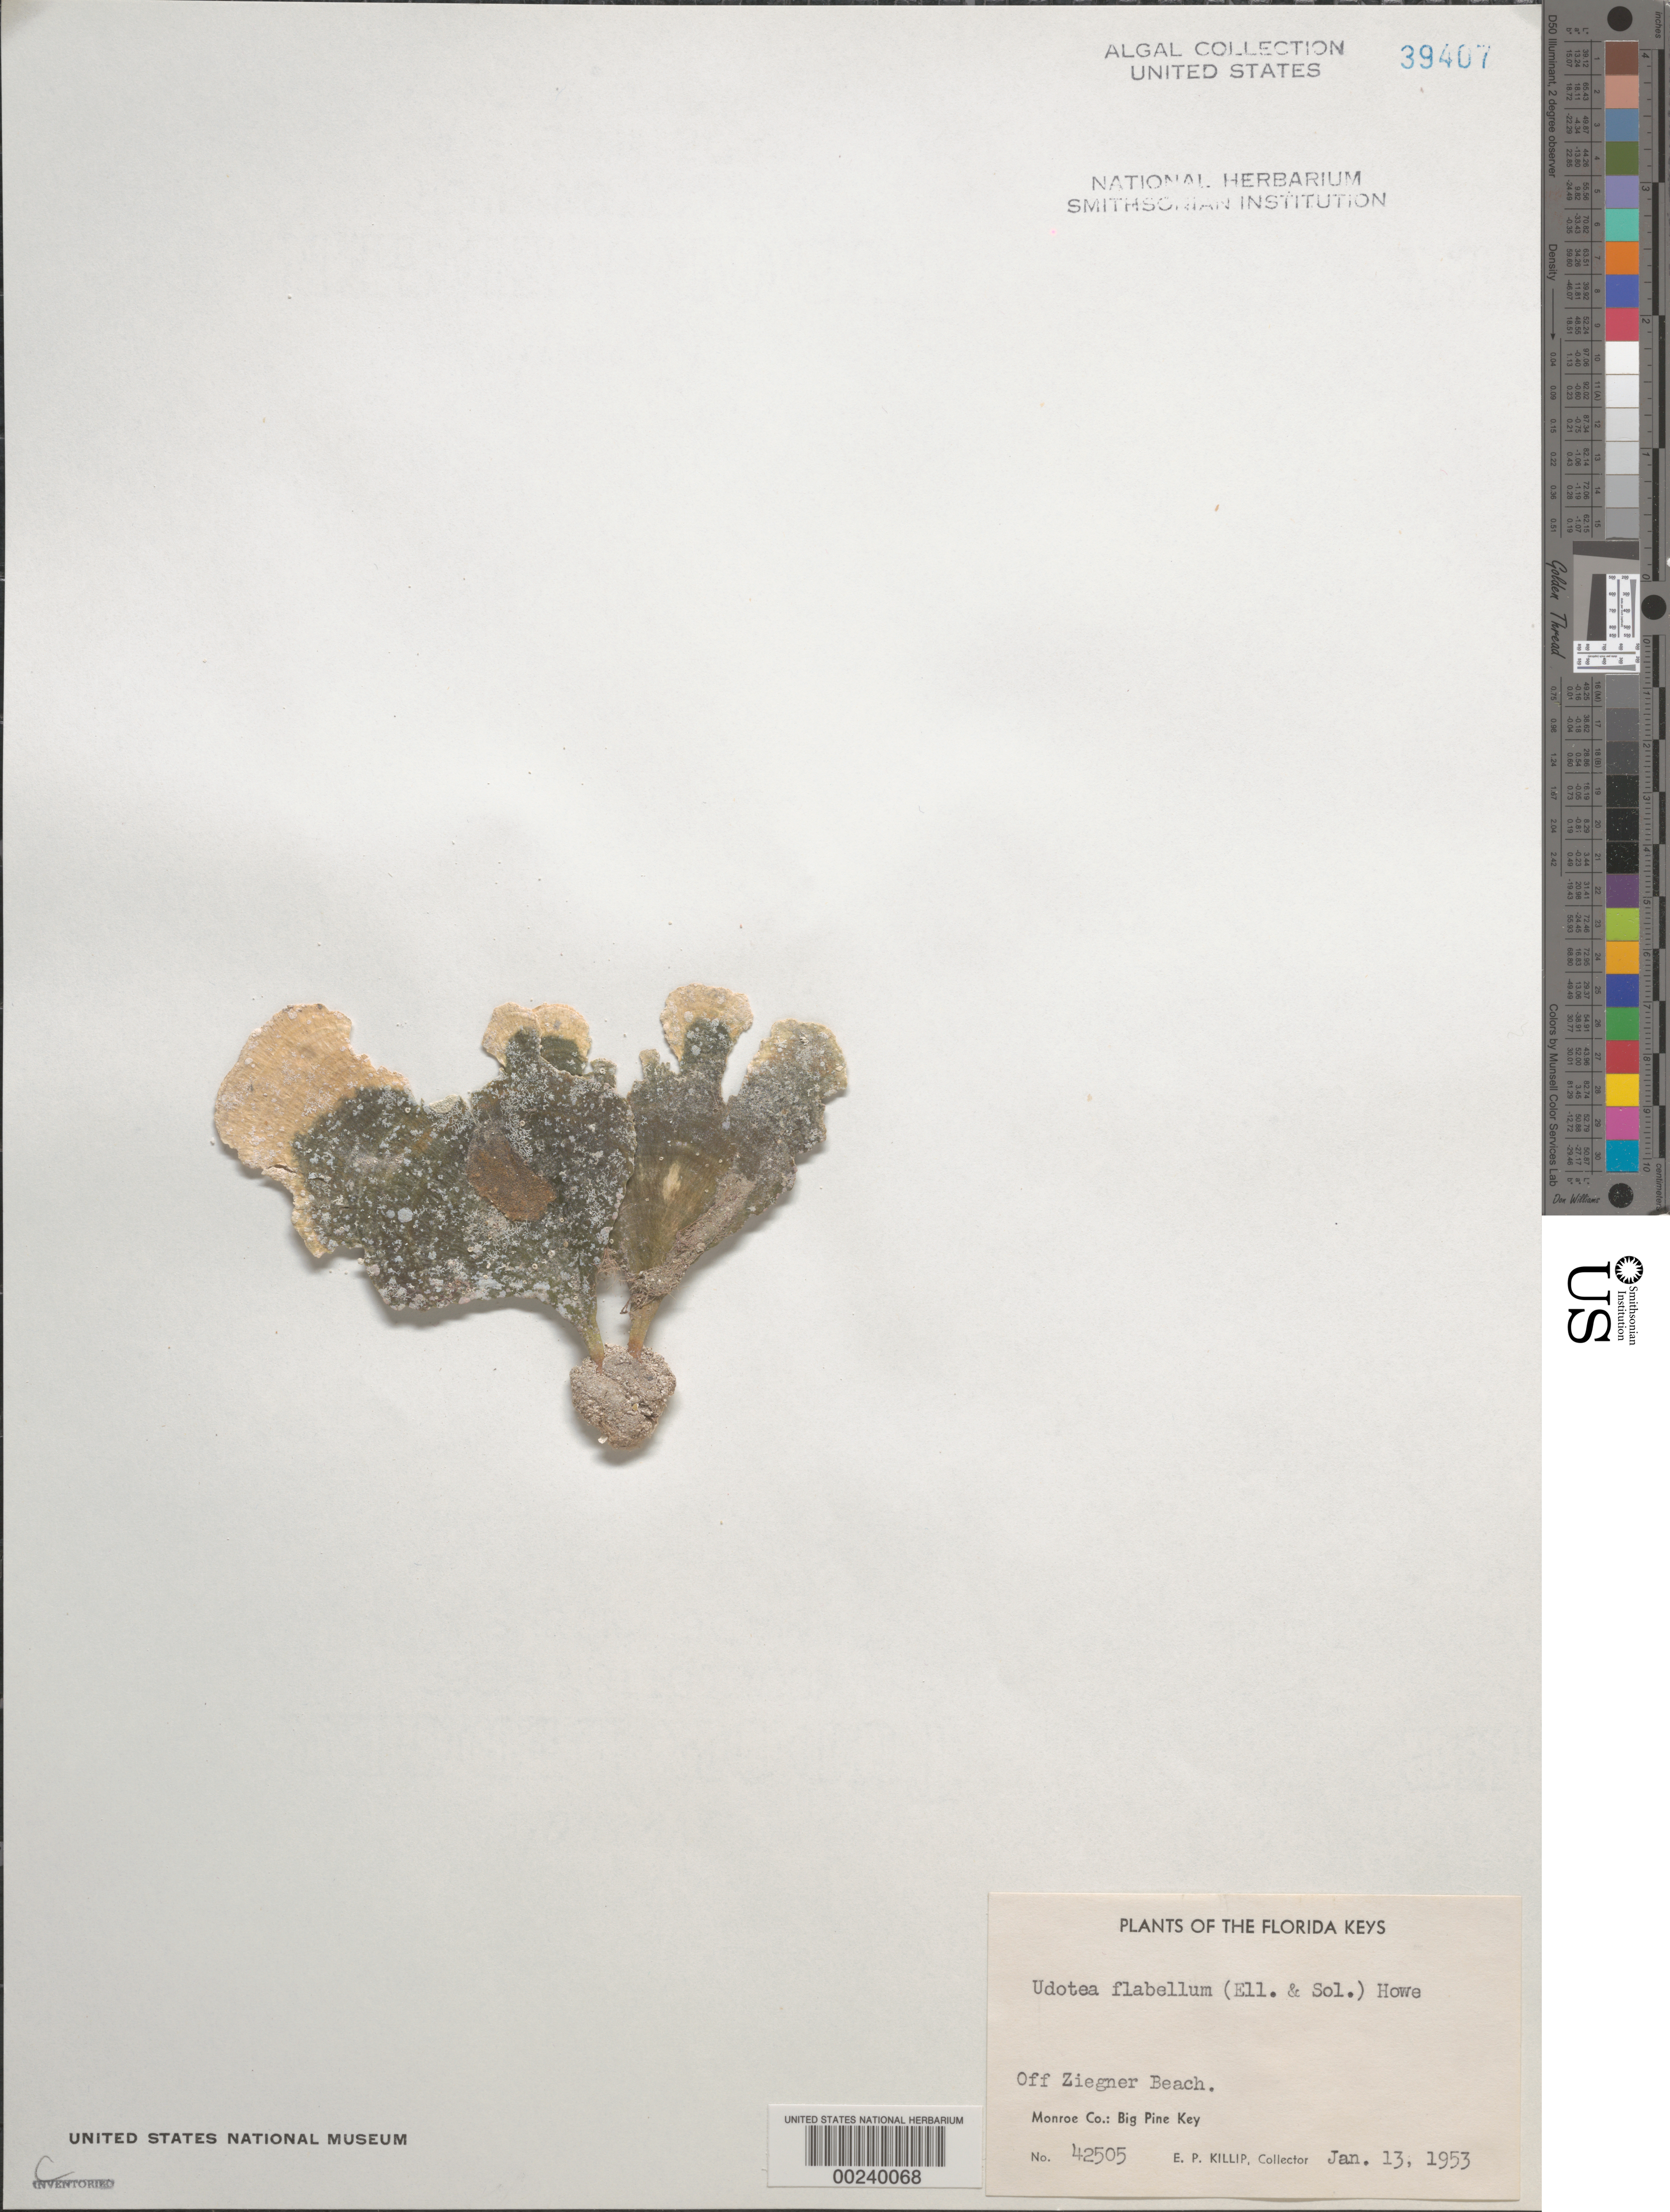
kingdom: Plantae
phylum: Chlorophyta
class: Ulvophyceae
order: Bryopsidales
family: Udoteaceae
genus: Udotea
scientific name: Udotea flabellum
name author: (J. Ellis & Sol.) M. Howe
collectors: E. P. Killip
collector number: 42505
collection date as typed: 13 Jan 1953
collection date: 1953-01-13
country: United States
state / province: Florida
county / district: Monroe County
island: Big Pine Key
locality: Off Ziegner Beach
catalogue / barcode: US 39407